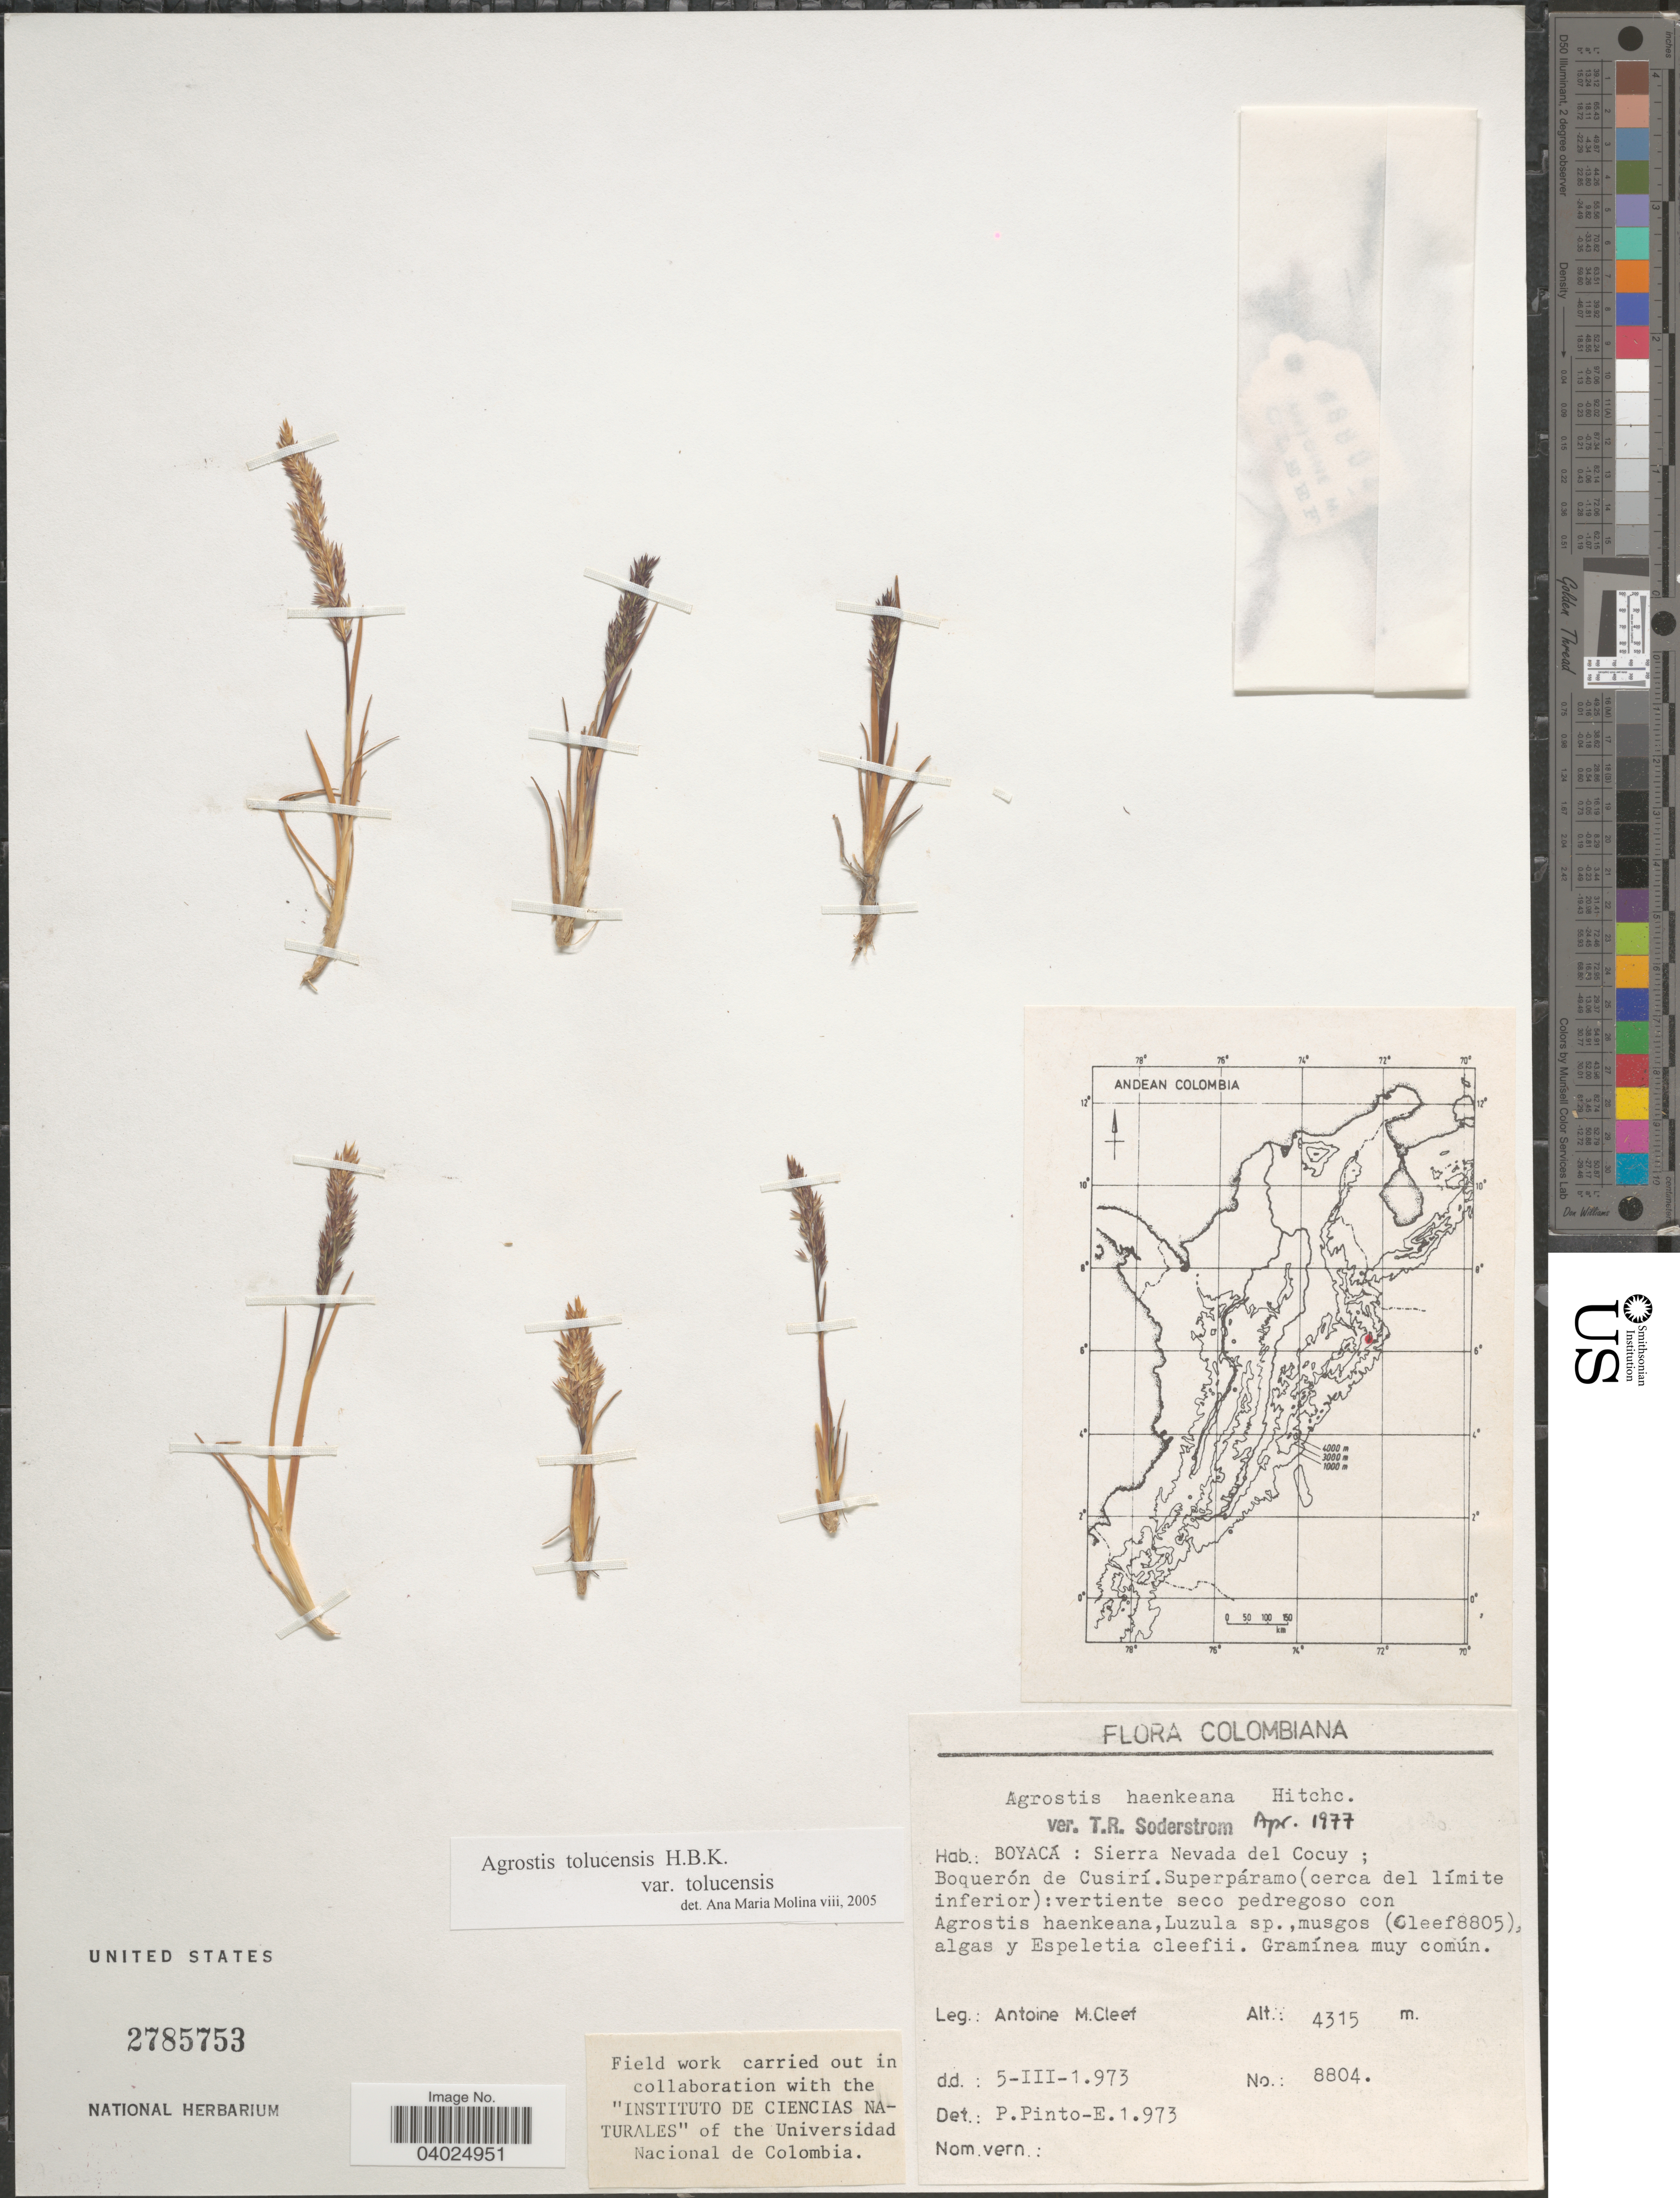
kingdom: Plantae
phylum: Tracheophyta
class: Liliopsida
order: Poales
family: Poaceae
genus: Agrostis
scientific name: Agrostis tolucensis Kunth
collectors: A. M. Cleef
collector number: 8804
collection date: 1973-03-05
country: Colombia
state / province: Boyacá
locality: Sierra Nevada del Cocuy; Boquerón de Cusirí. Superpáramo (cerca del límite inferior).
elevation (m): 4315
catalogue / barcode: US 2785753